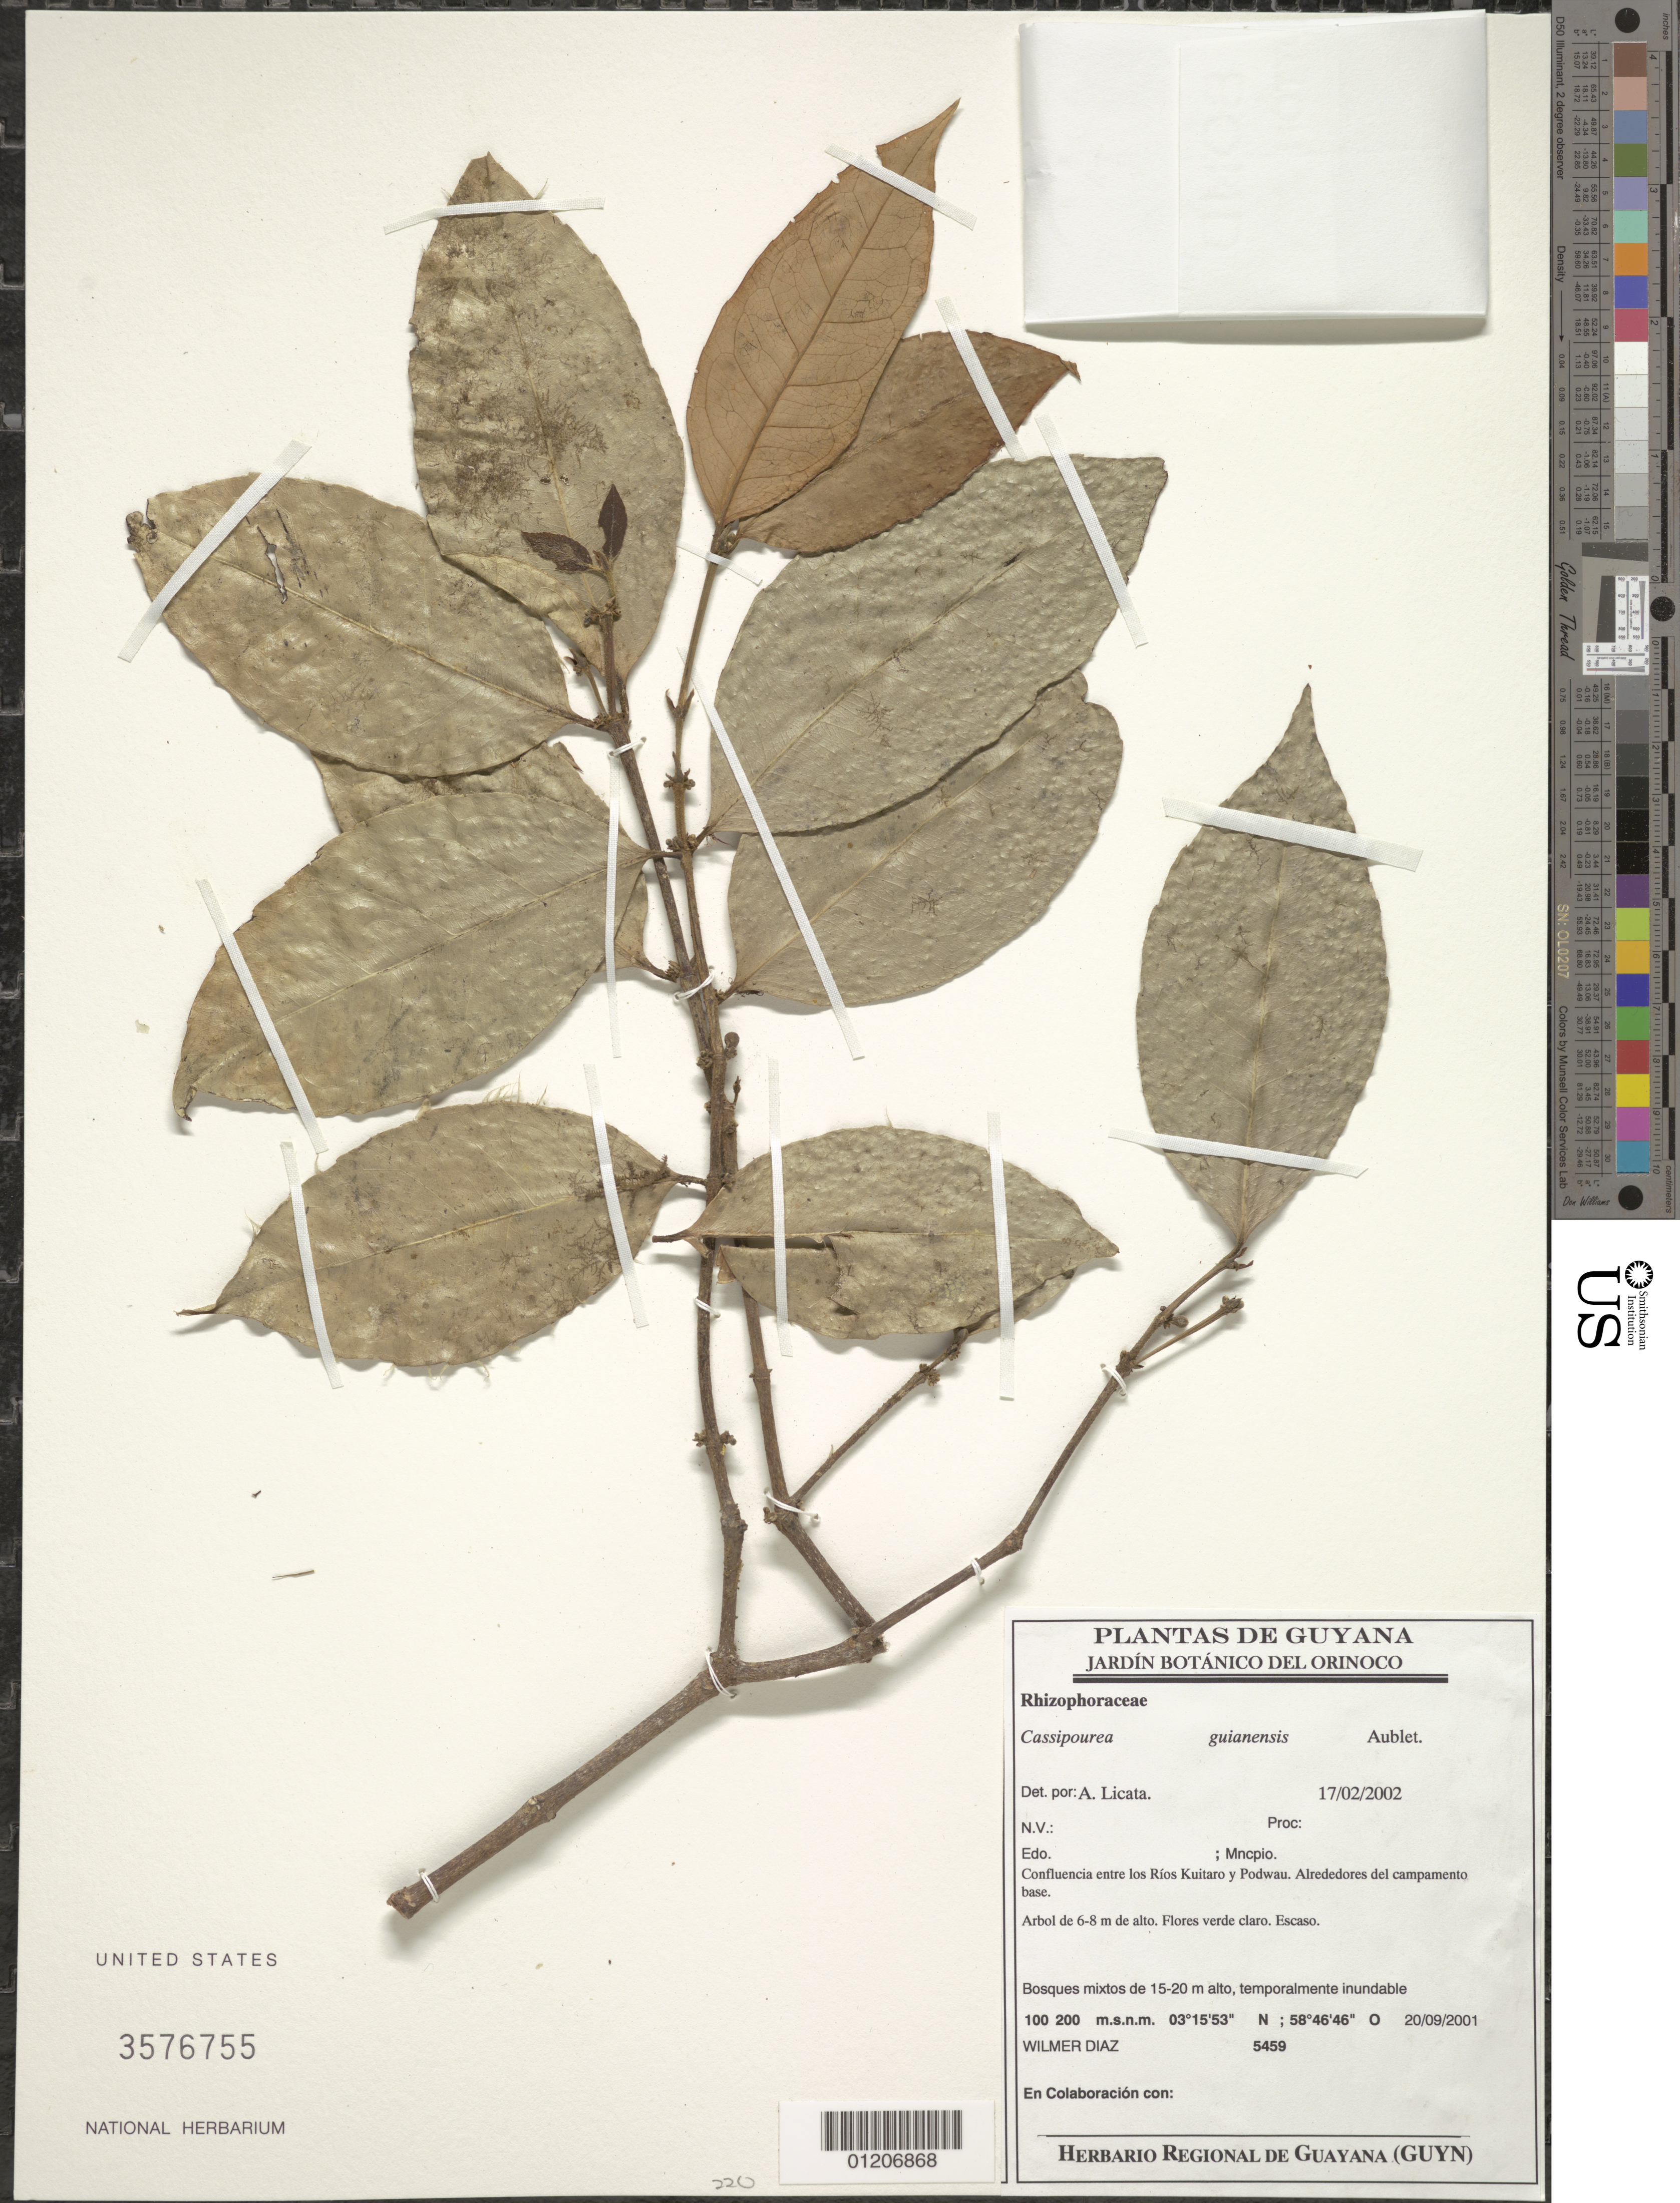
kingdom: Plantae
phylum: Tracheophyta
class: Magnoliopsida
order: Malpighiales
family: Rhizophoraceae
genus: Cassipourea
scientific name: Cassipourea guianensis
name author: Aubl.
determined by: Licata, A., (PORT), Univ. Nac. Exp. de los Llanos Ezequiel Zamora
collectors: W. Díaz P.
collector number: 5459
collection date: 2002-09-20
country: Guyana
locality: Confluencia entre los Rio Kuitaro y Podwau. Alrededores del campamento base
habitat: Bosques mixos de 15-20m alto, temporalement inundable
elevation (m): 100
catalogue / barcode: US 3576755